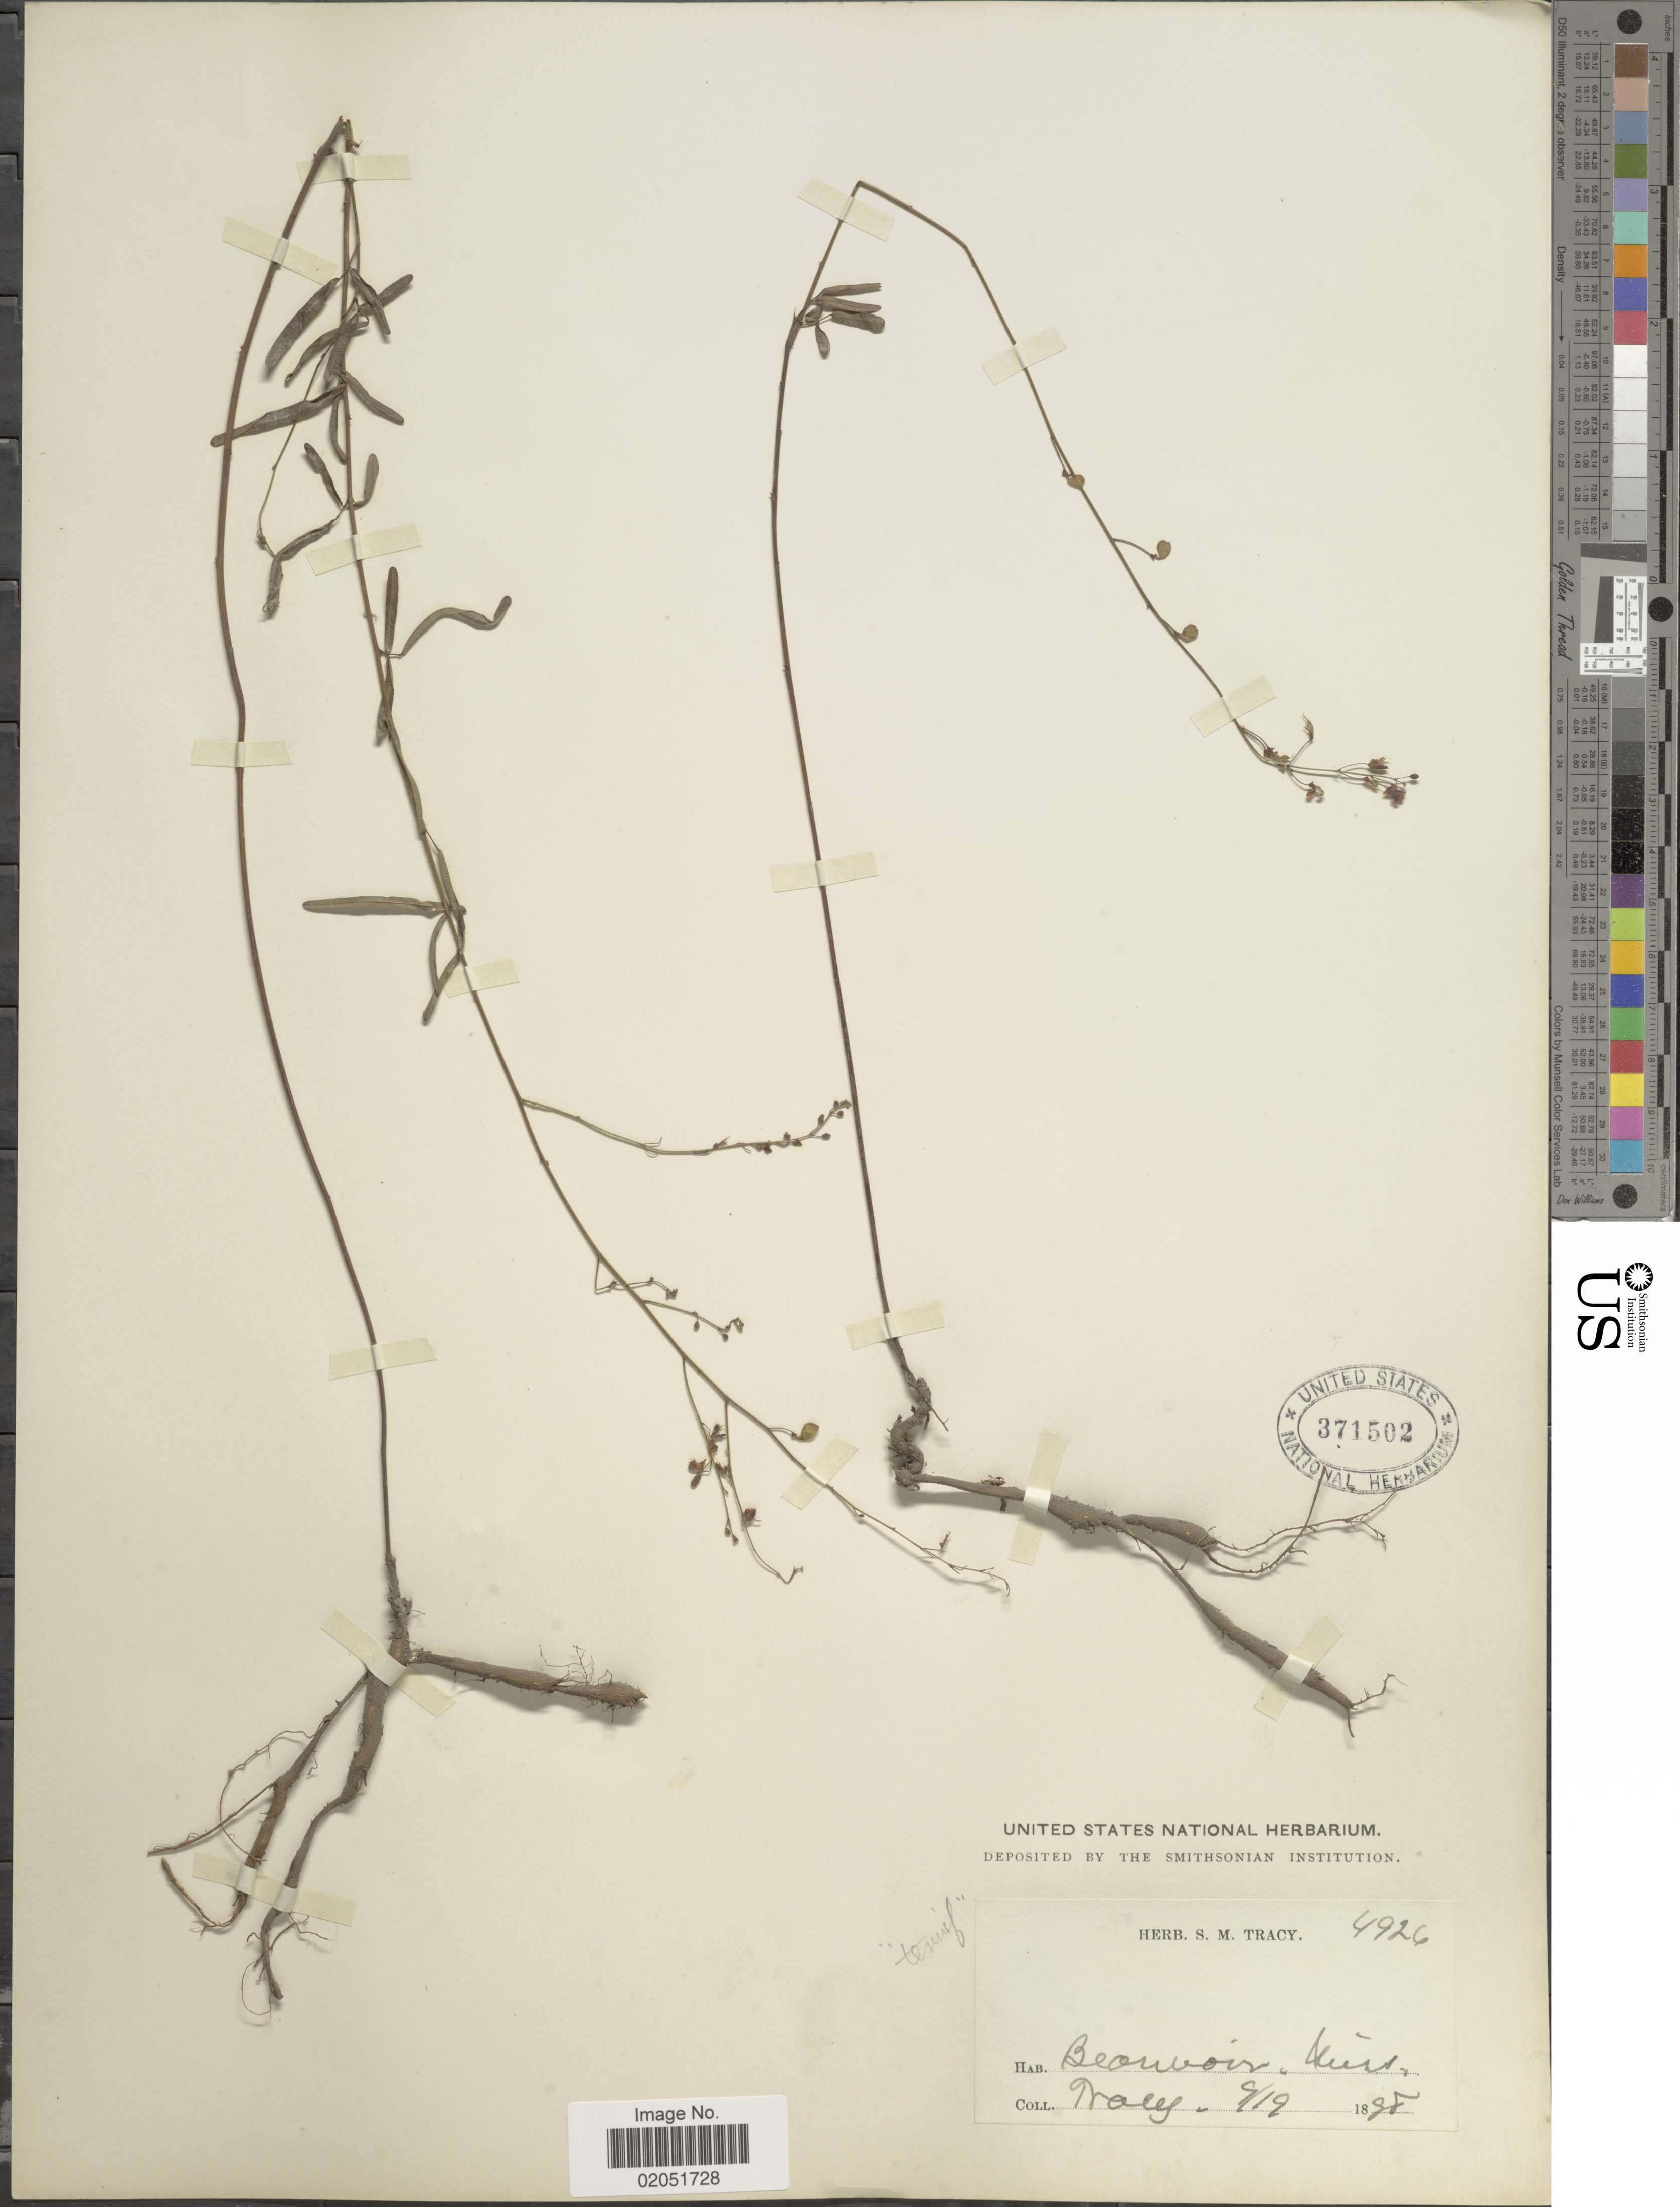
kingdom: Plantae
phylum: Tracheophyta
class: Magnoliopsida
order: Fabales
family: Fabaceae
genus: Desmodium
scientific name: Desmodium tenuifolium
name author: Torr. & A. Gray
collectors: -. Tracy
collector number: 4926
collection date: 1895-09-19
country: United States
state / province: Mississippi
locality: Beauvoir, Miss.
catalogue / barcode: US 371502